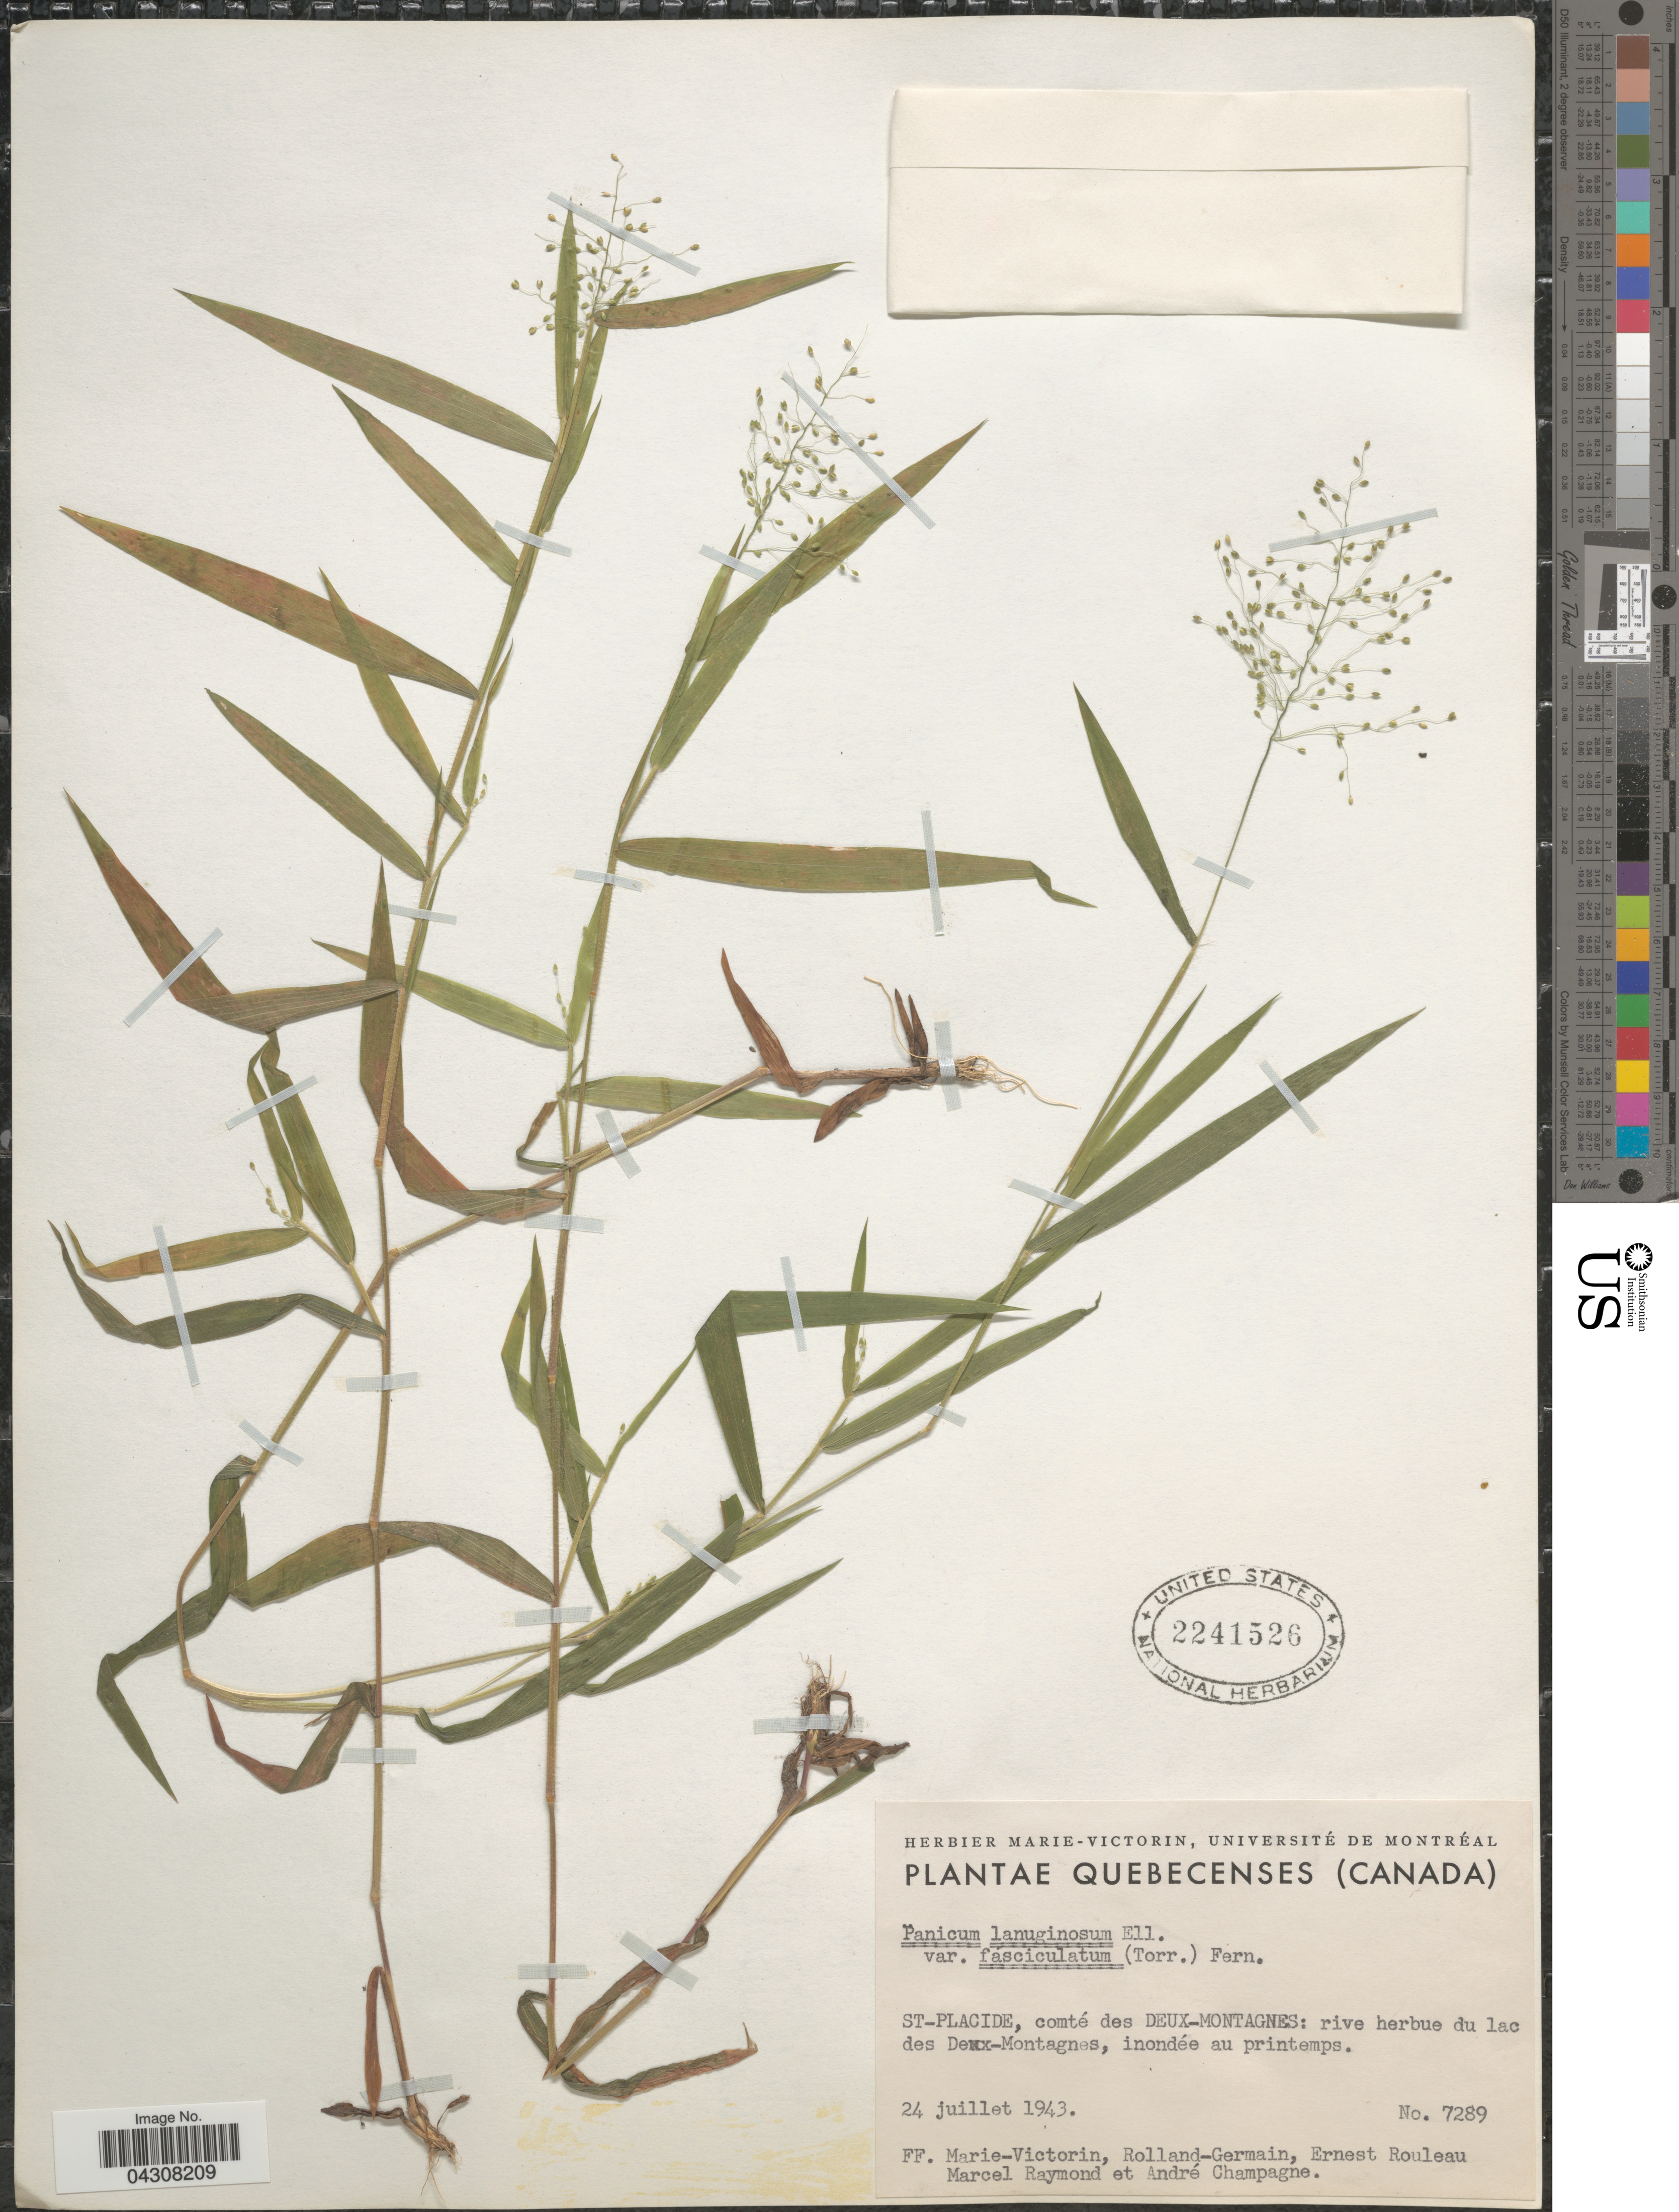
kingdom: Plantae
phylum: Tracheophyta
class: Liliopsida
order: Poales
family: Poaceae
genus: Dichanthelium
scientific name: Dichanthelium acuminatum var. acuminatum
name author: (Sw.) Gould & C.A. Clark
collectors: F. Marie-Victorin, Rolland-Germain, J. Rouleau, M. Raymond & A. Champagne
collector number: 7289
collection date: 1943-07-24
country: Canada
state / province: Quebec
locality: Quebecenses. St. Placide, comté des Deux-Montagnes: rive herbue du lac des Deux-Montagnes, inondée au printemps.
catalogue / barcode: US 2241526